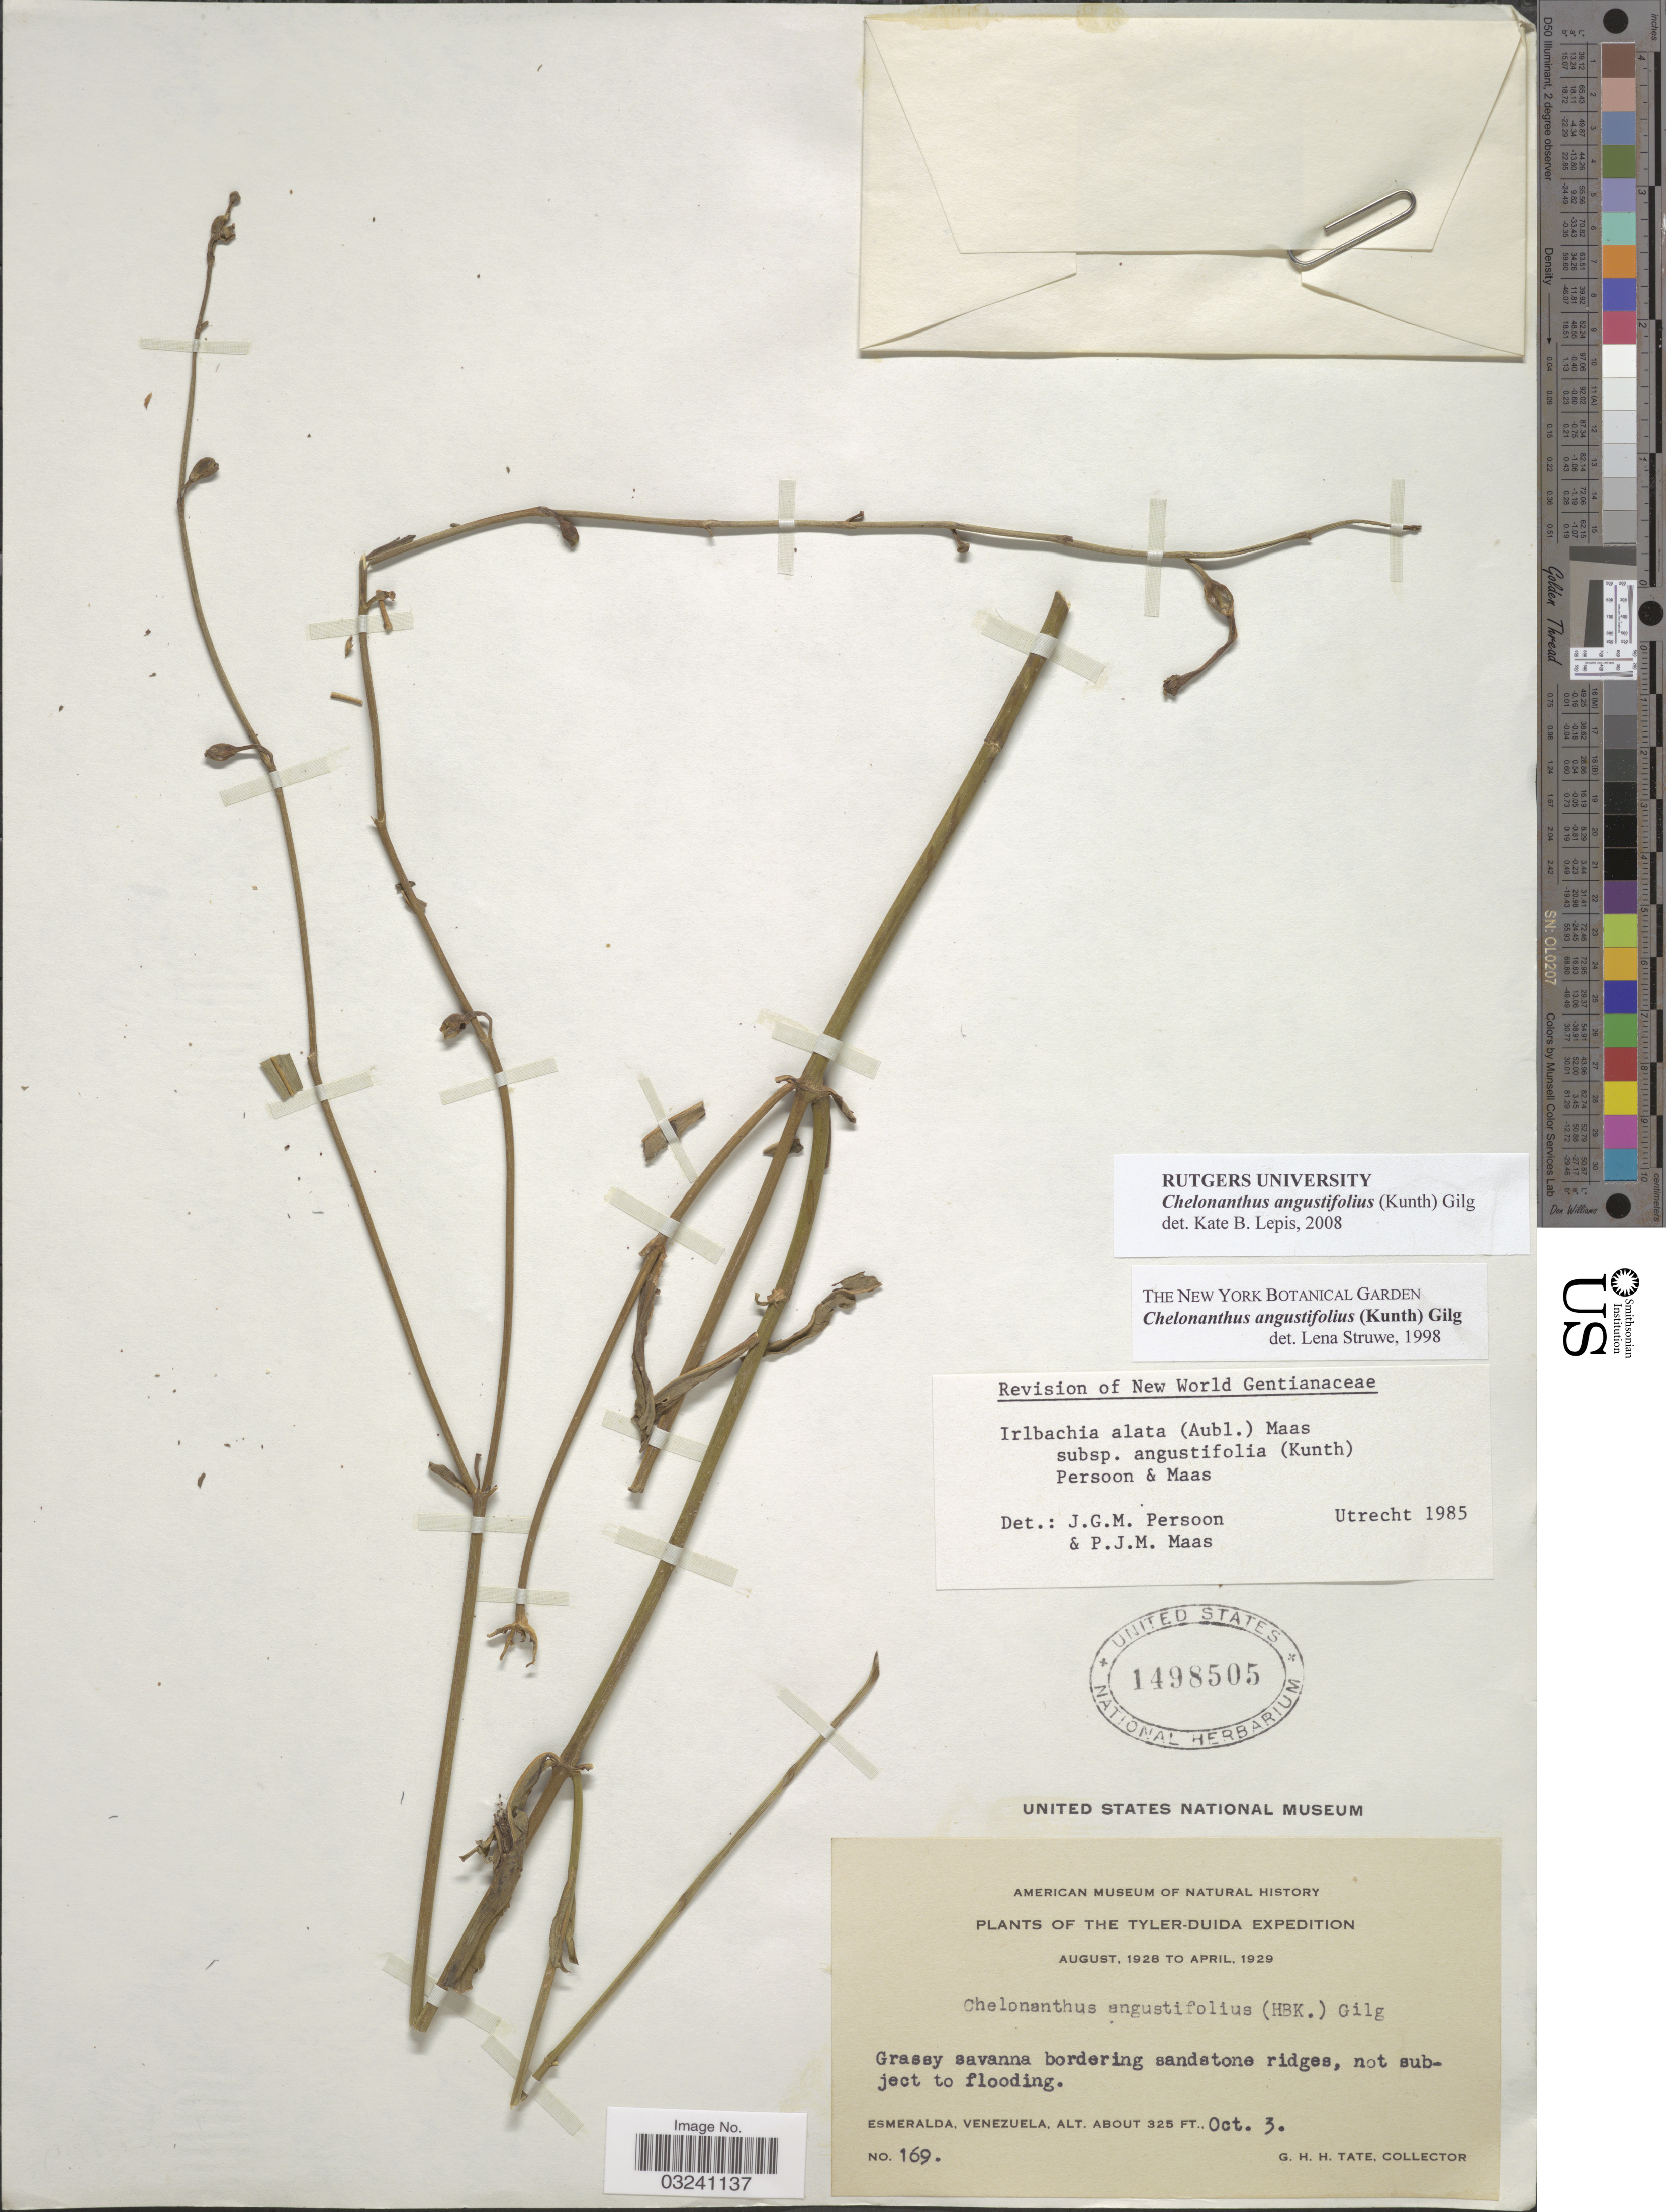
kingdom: Plantae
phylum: Tracheophyta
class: Magnoliopsida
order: Gentianales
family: Gentianaceae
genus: Chelonanthus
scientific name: Chelonanthus angustifolius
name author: (Kunth) Gilg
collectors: G. H. H.Tate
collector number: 169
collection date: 1928-10-03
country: Ecuador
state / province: Esmeraldas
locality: Tyler-Duida.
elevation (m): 99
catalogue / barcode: US 1498505